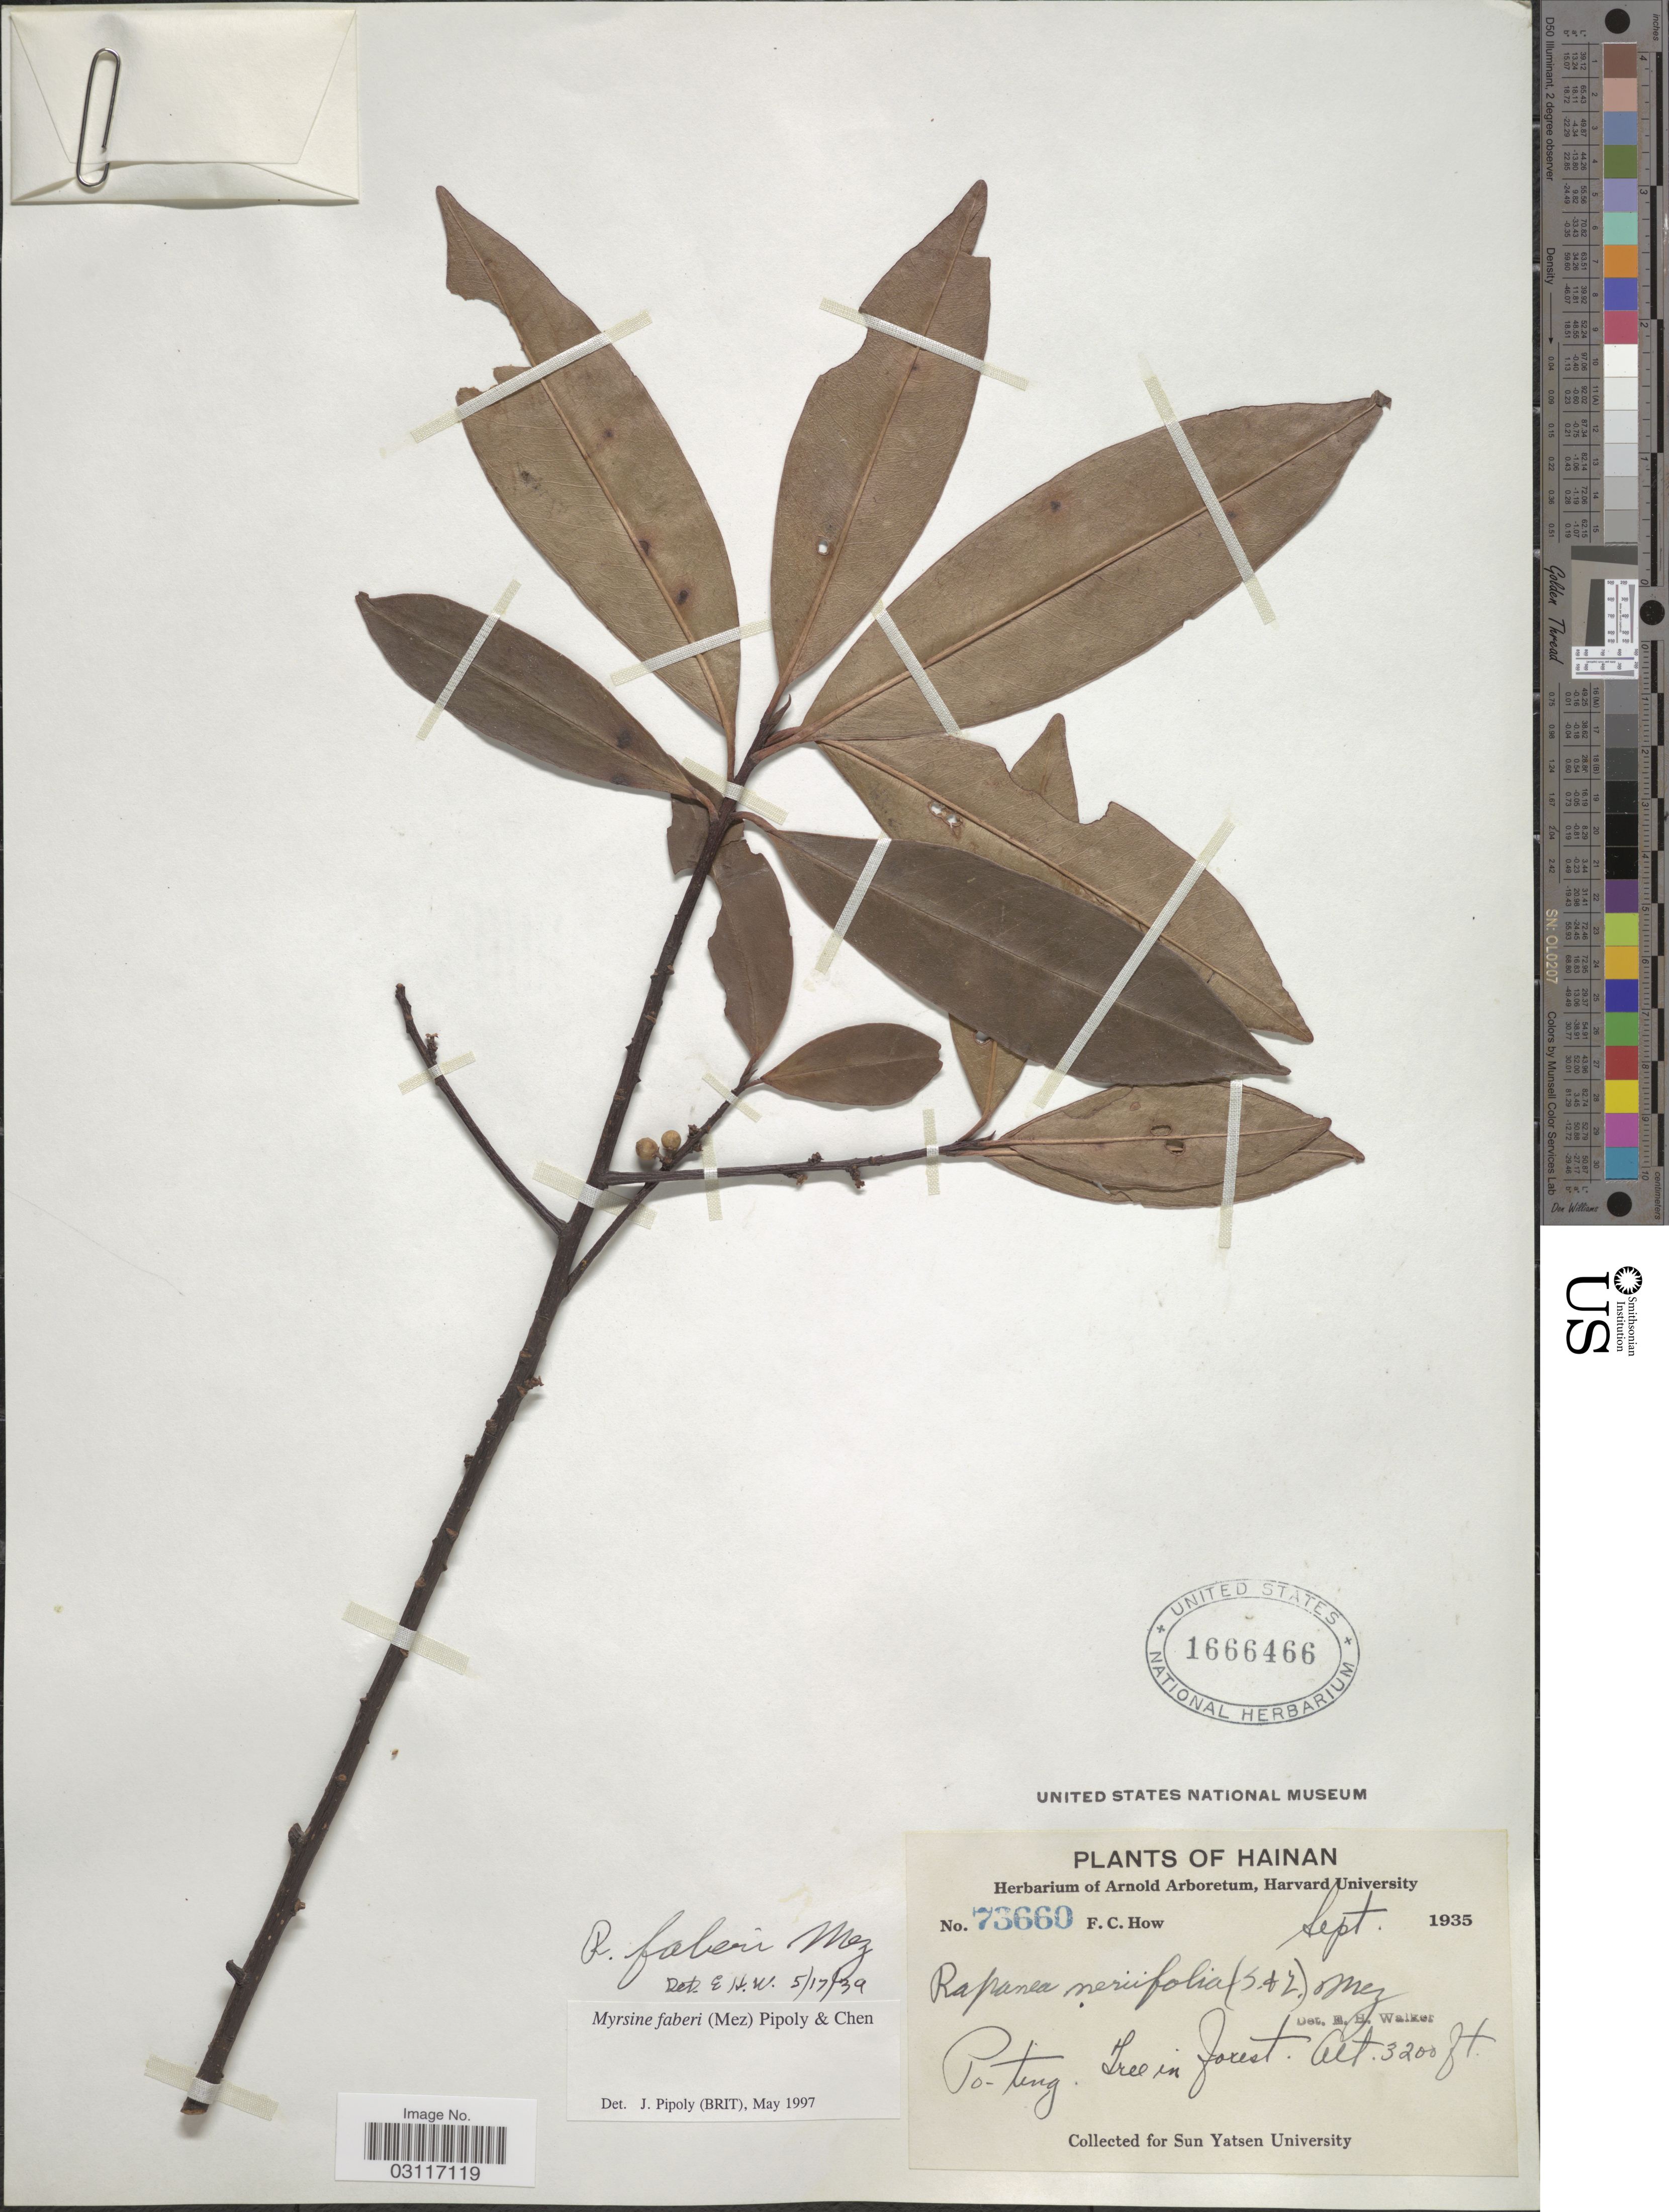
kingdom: Plantae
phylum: Tracheophyta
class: Magnoliopsida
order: Ericales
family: Primulaceae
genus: Myrsine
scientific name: Myrsine faberi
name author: (Mez) Pipoly & C. Chen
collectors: F. C. How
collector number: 73660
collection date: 1935-09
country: China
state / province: Hainan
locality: Po-ting.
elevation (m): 975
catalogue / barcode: US 1666466